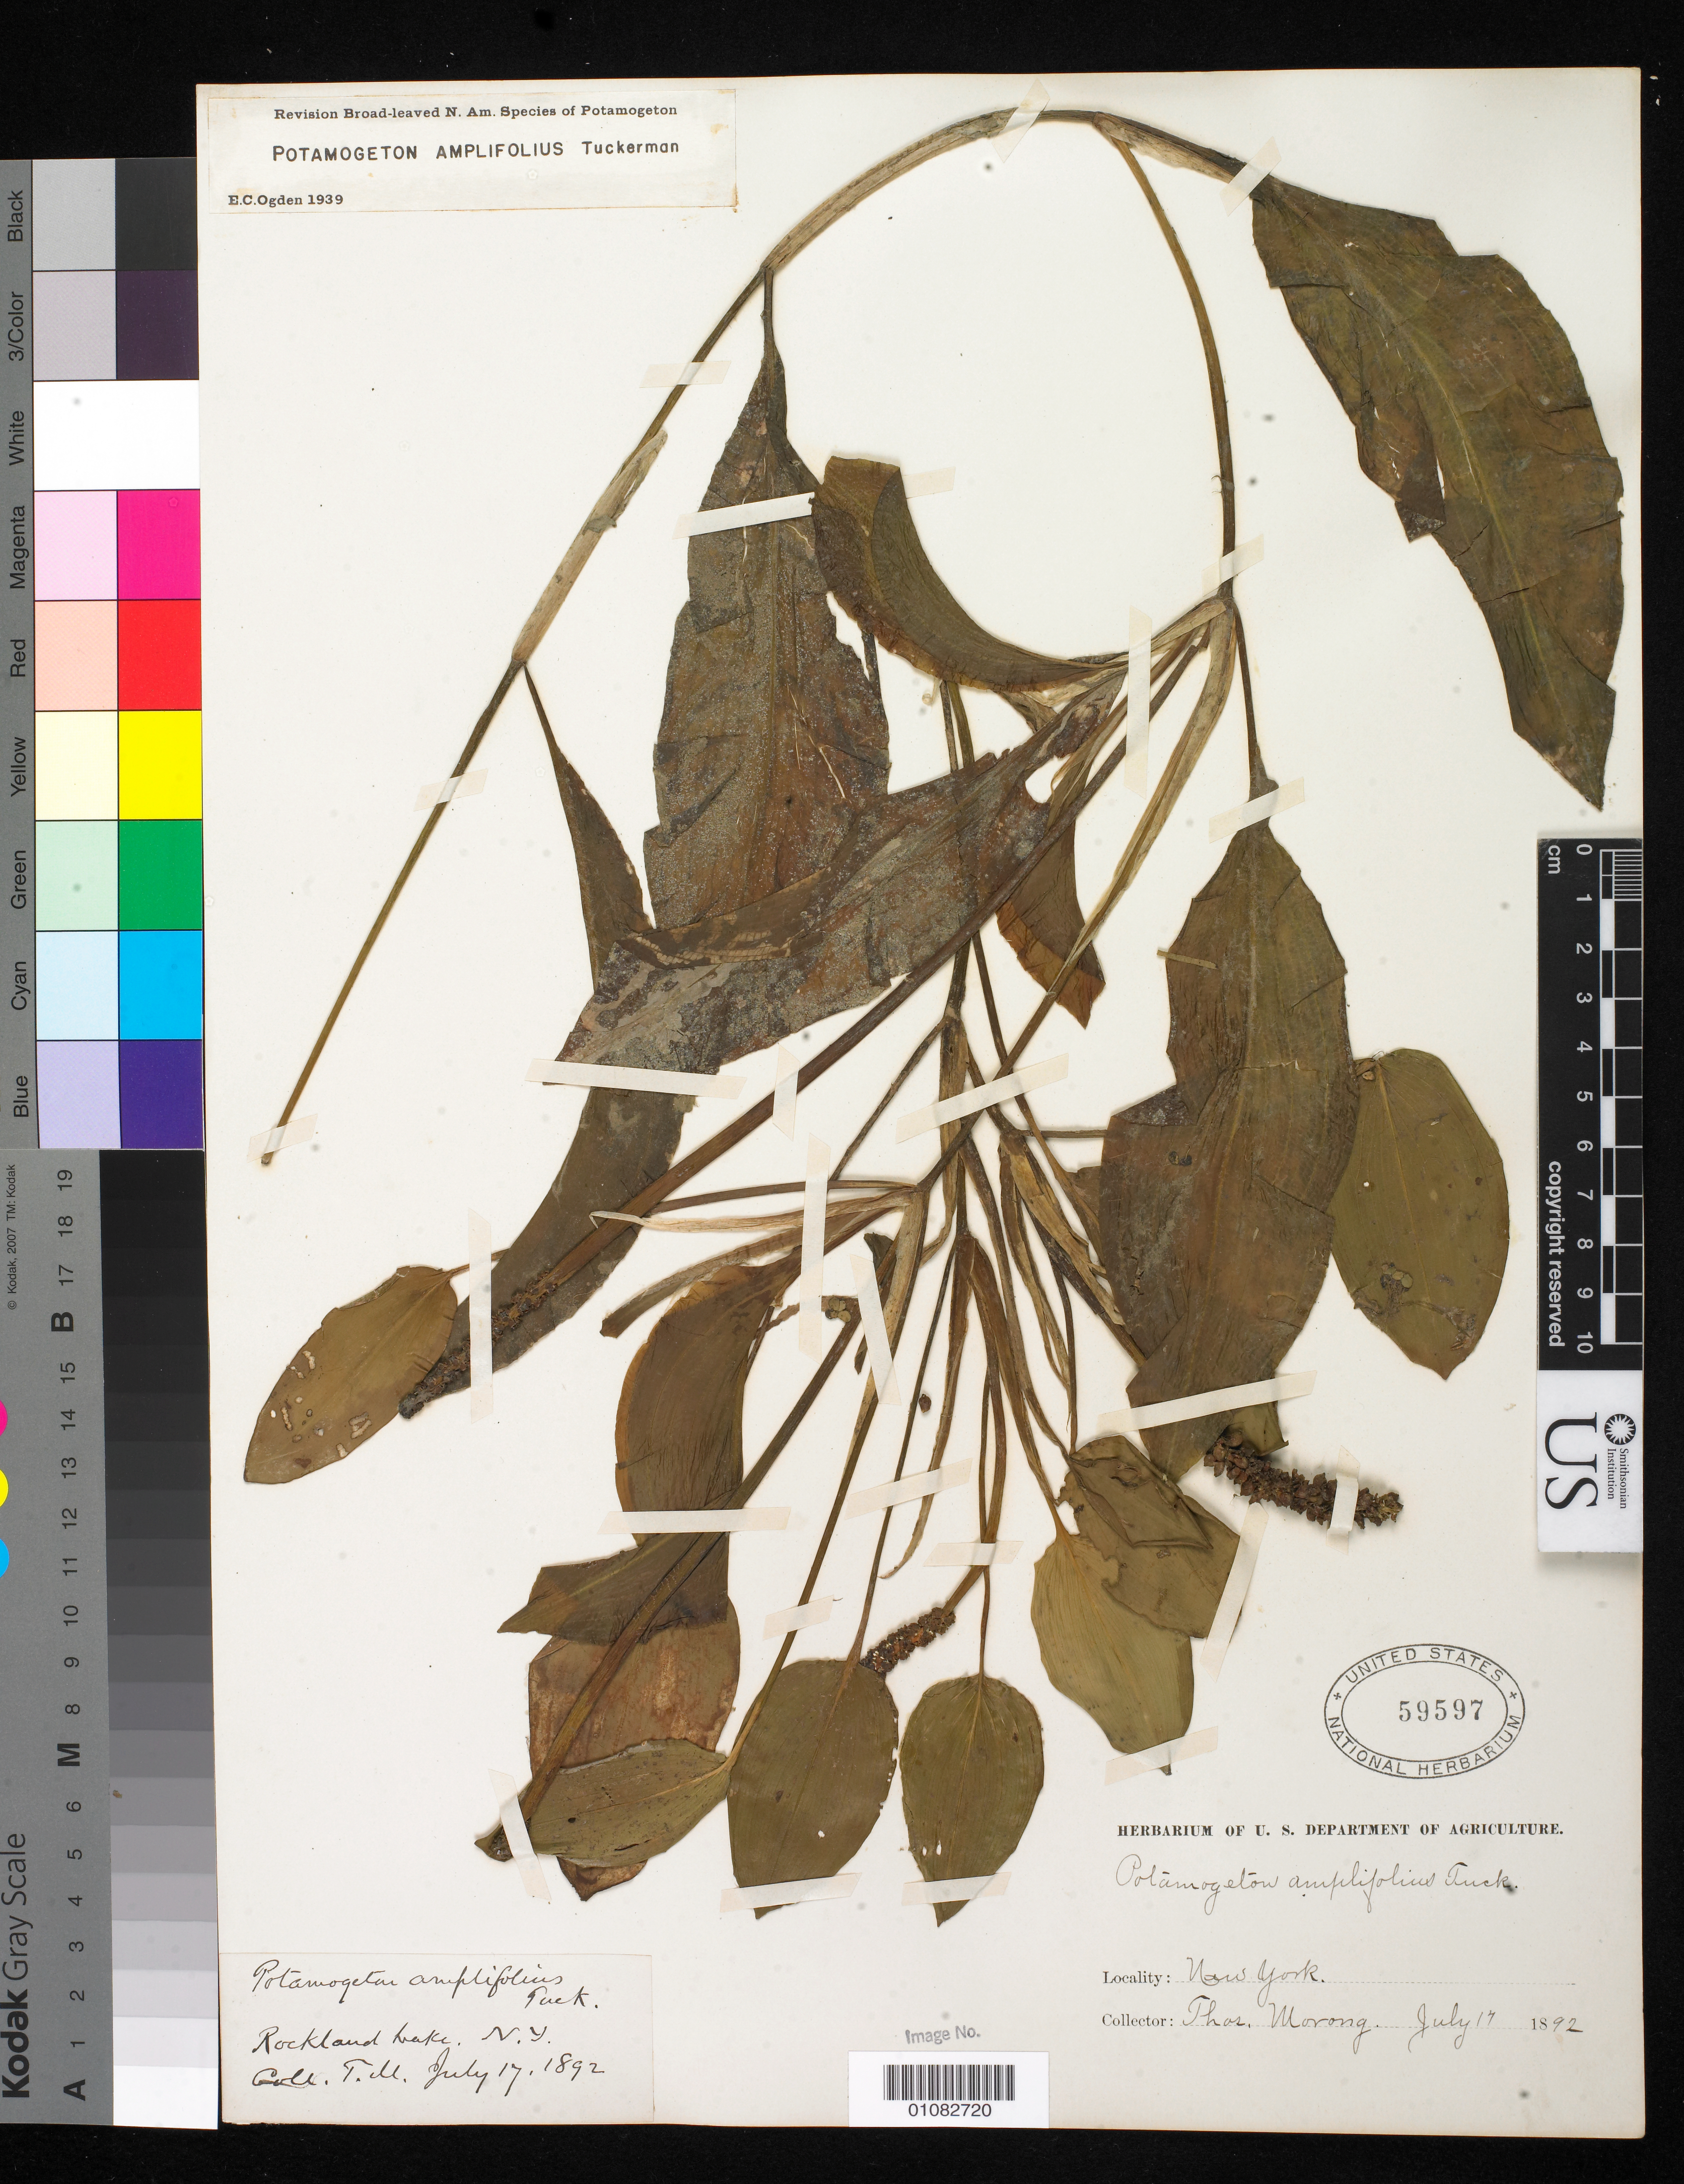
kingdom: Plantae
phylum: Tracheophyta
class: Liliopsida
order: Alismatales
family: Potamogetonaceae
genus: Potamogeton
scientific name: Potamogeton amplifolius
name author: Tuckerm.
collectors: T. Morong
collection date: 1892-07-17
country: United States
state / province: New York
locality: Rockland Lake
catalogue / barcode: US 59597